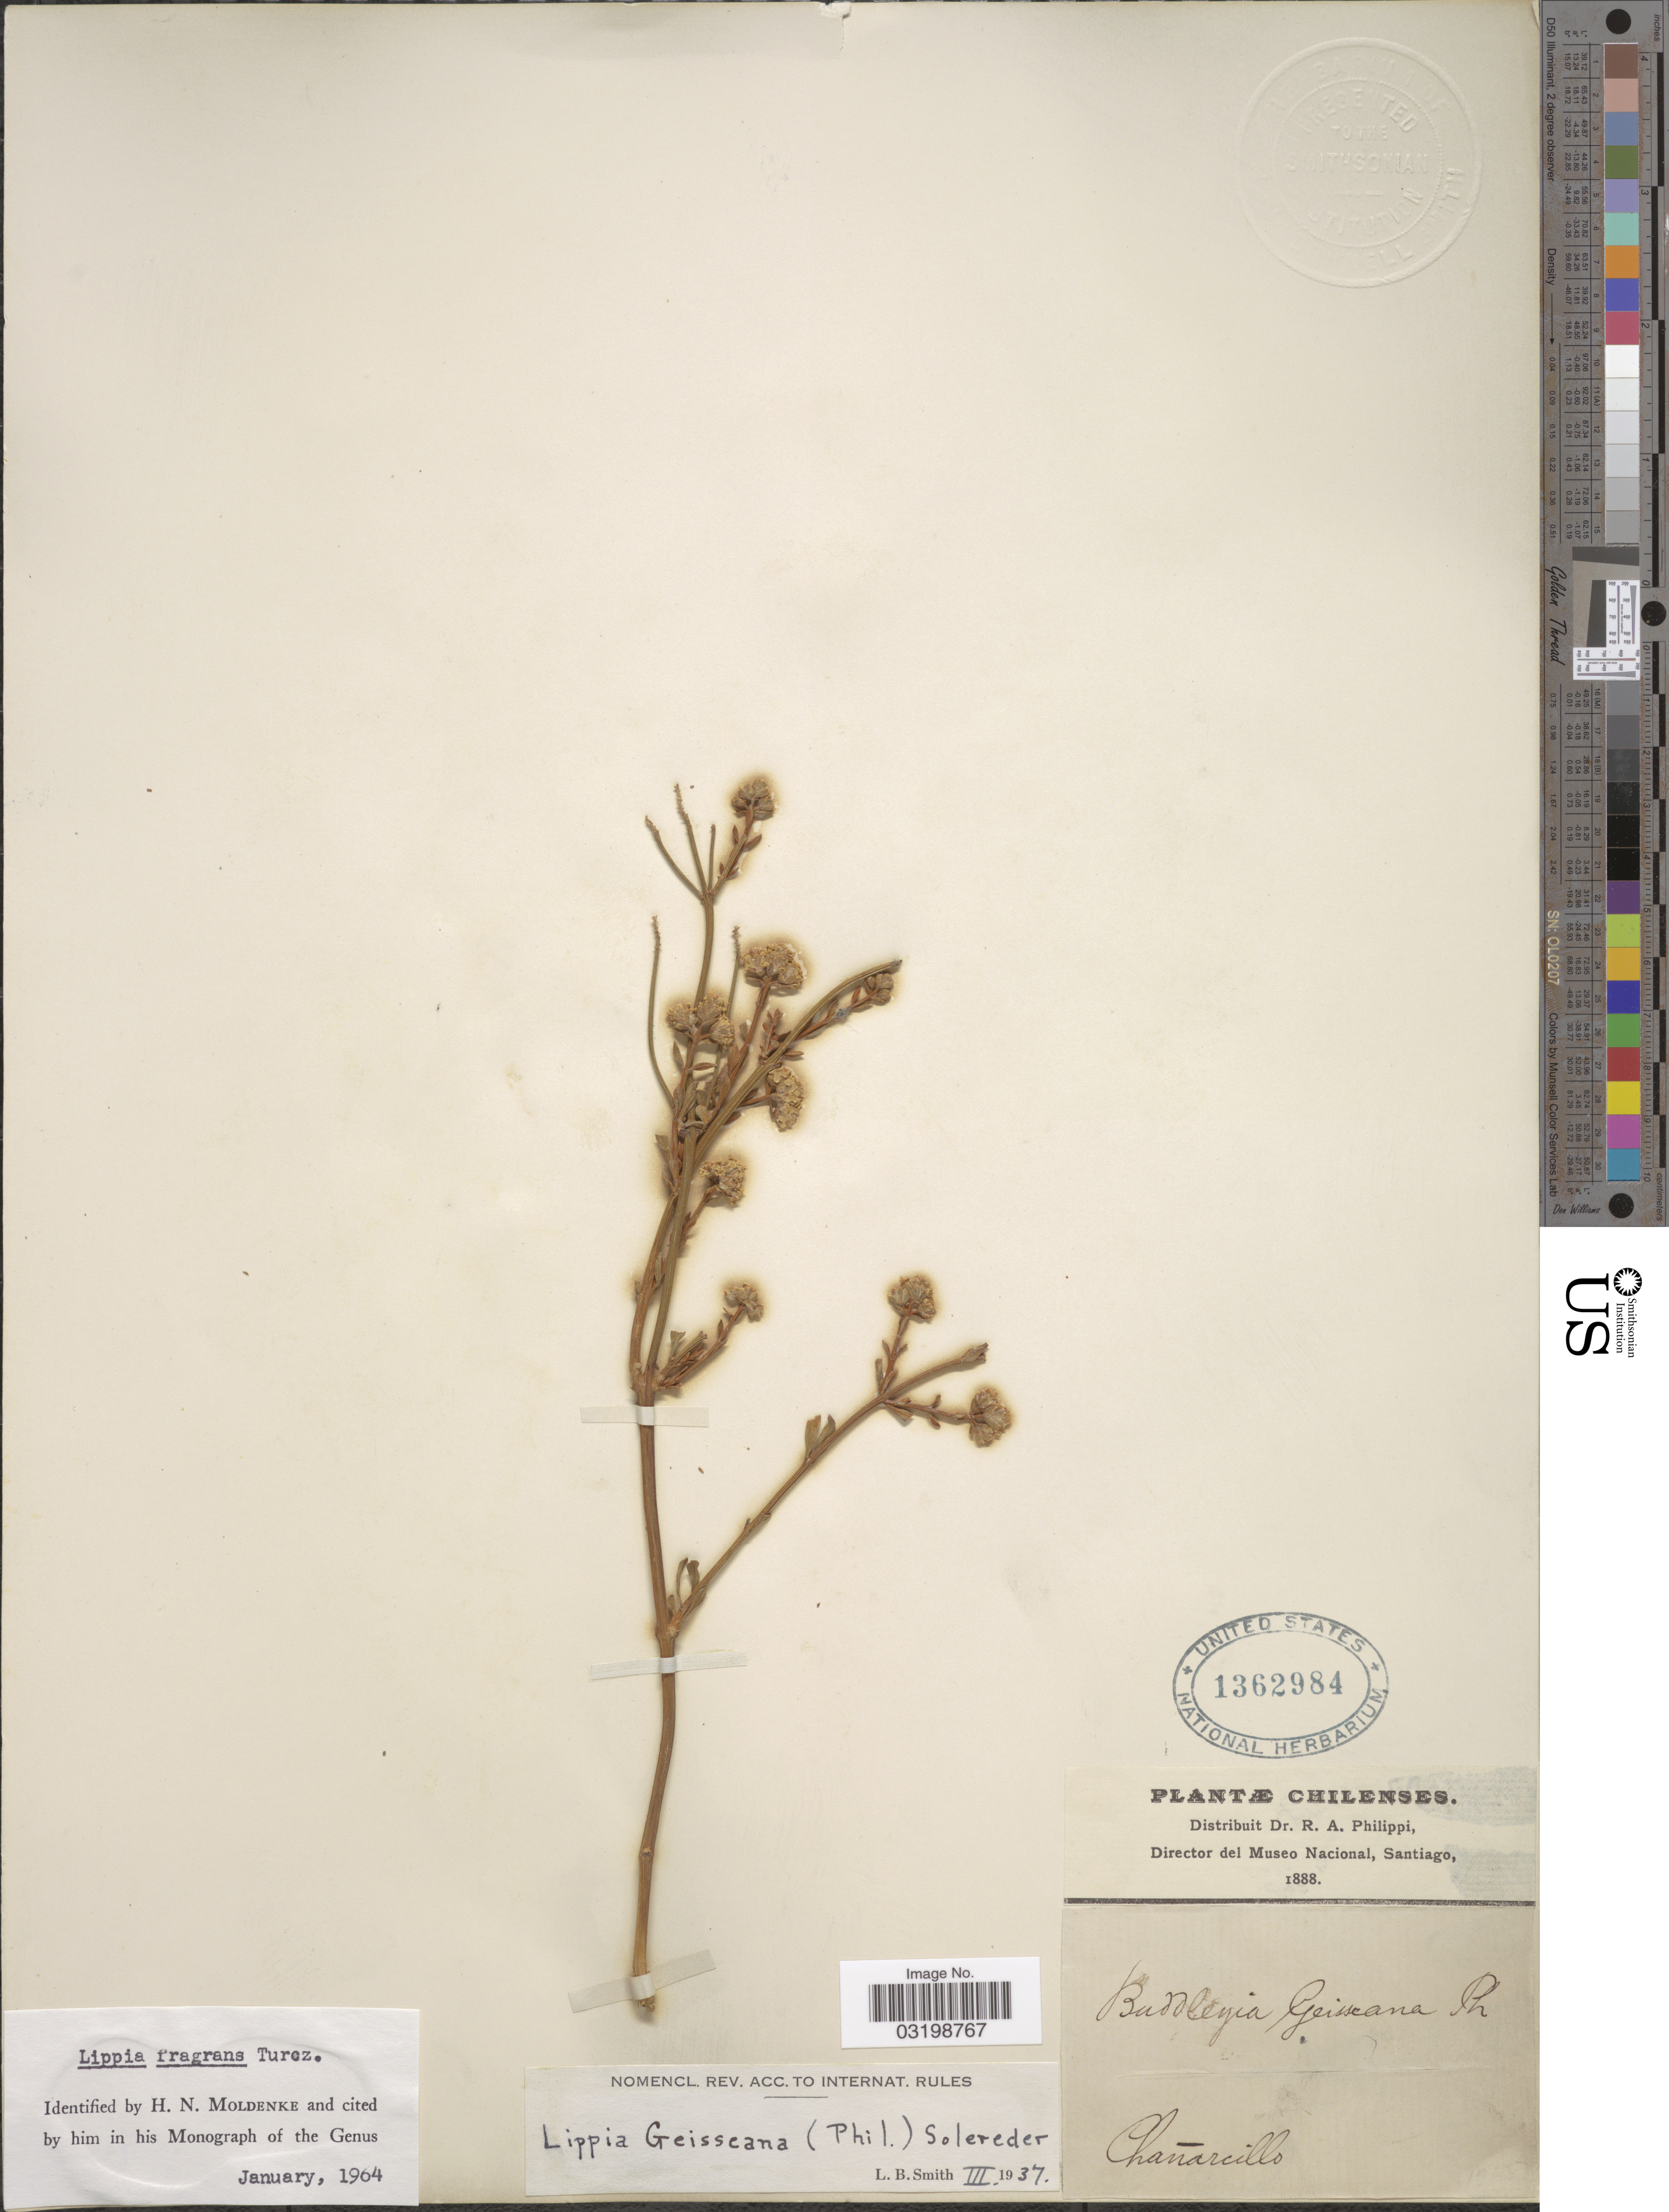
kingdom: Plantae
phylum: Tracheophyta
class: Magnoliopsida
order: Lamiales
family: Verbenaceae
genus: Lippia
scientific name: Lippia fragrans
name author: Turcz.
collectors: ex. herb. R.A. Philippi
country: Chile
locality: Chañarcillo.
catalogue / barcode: US 1362984